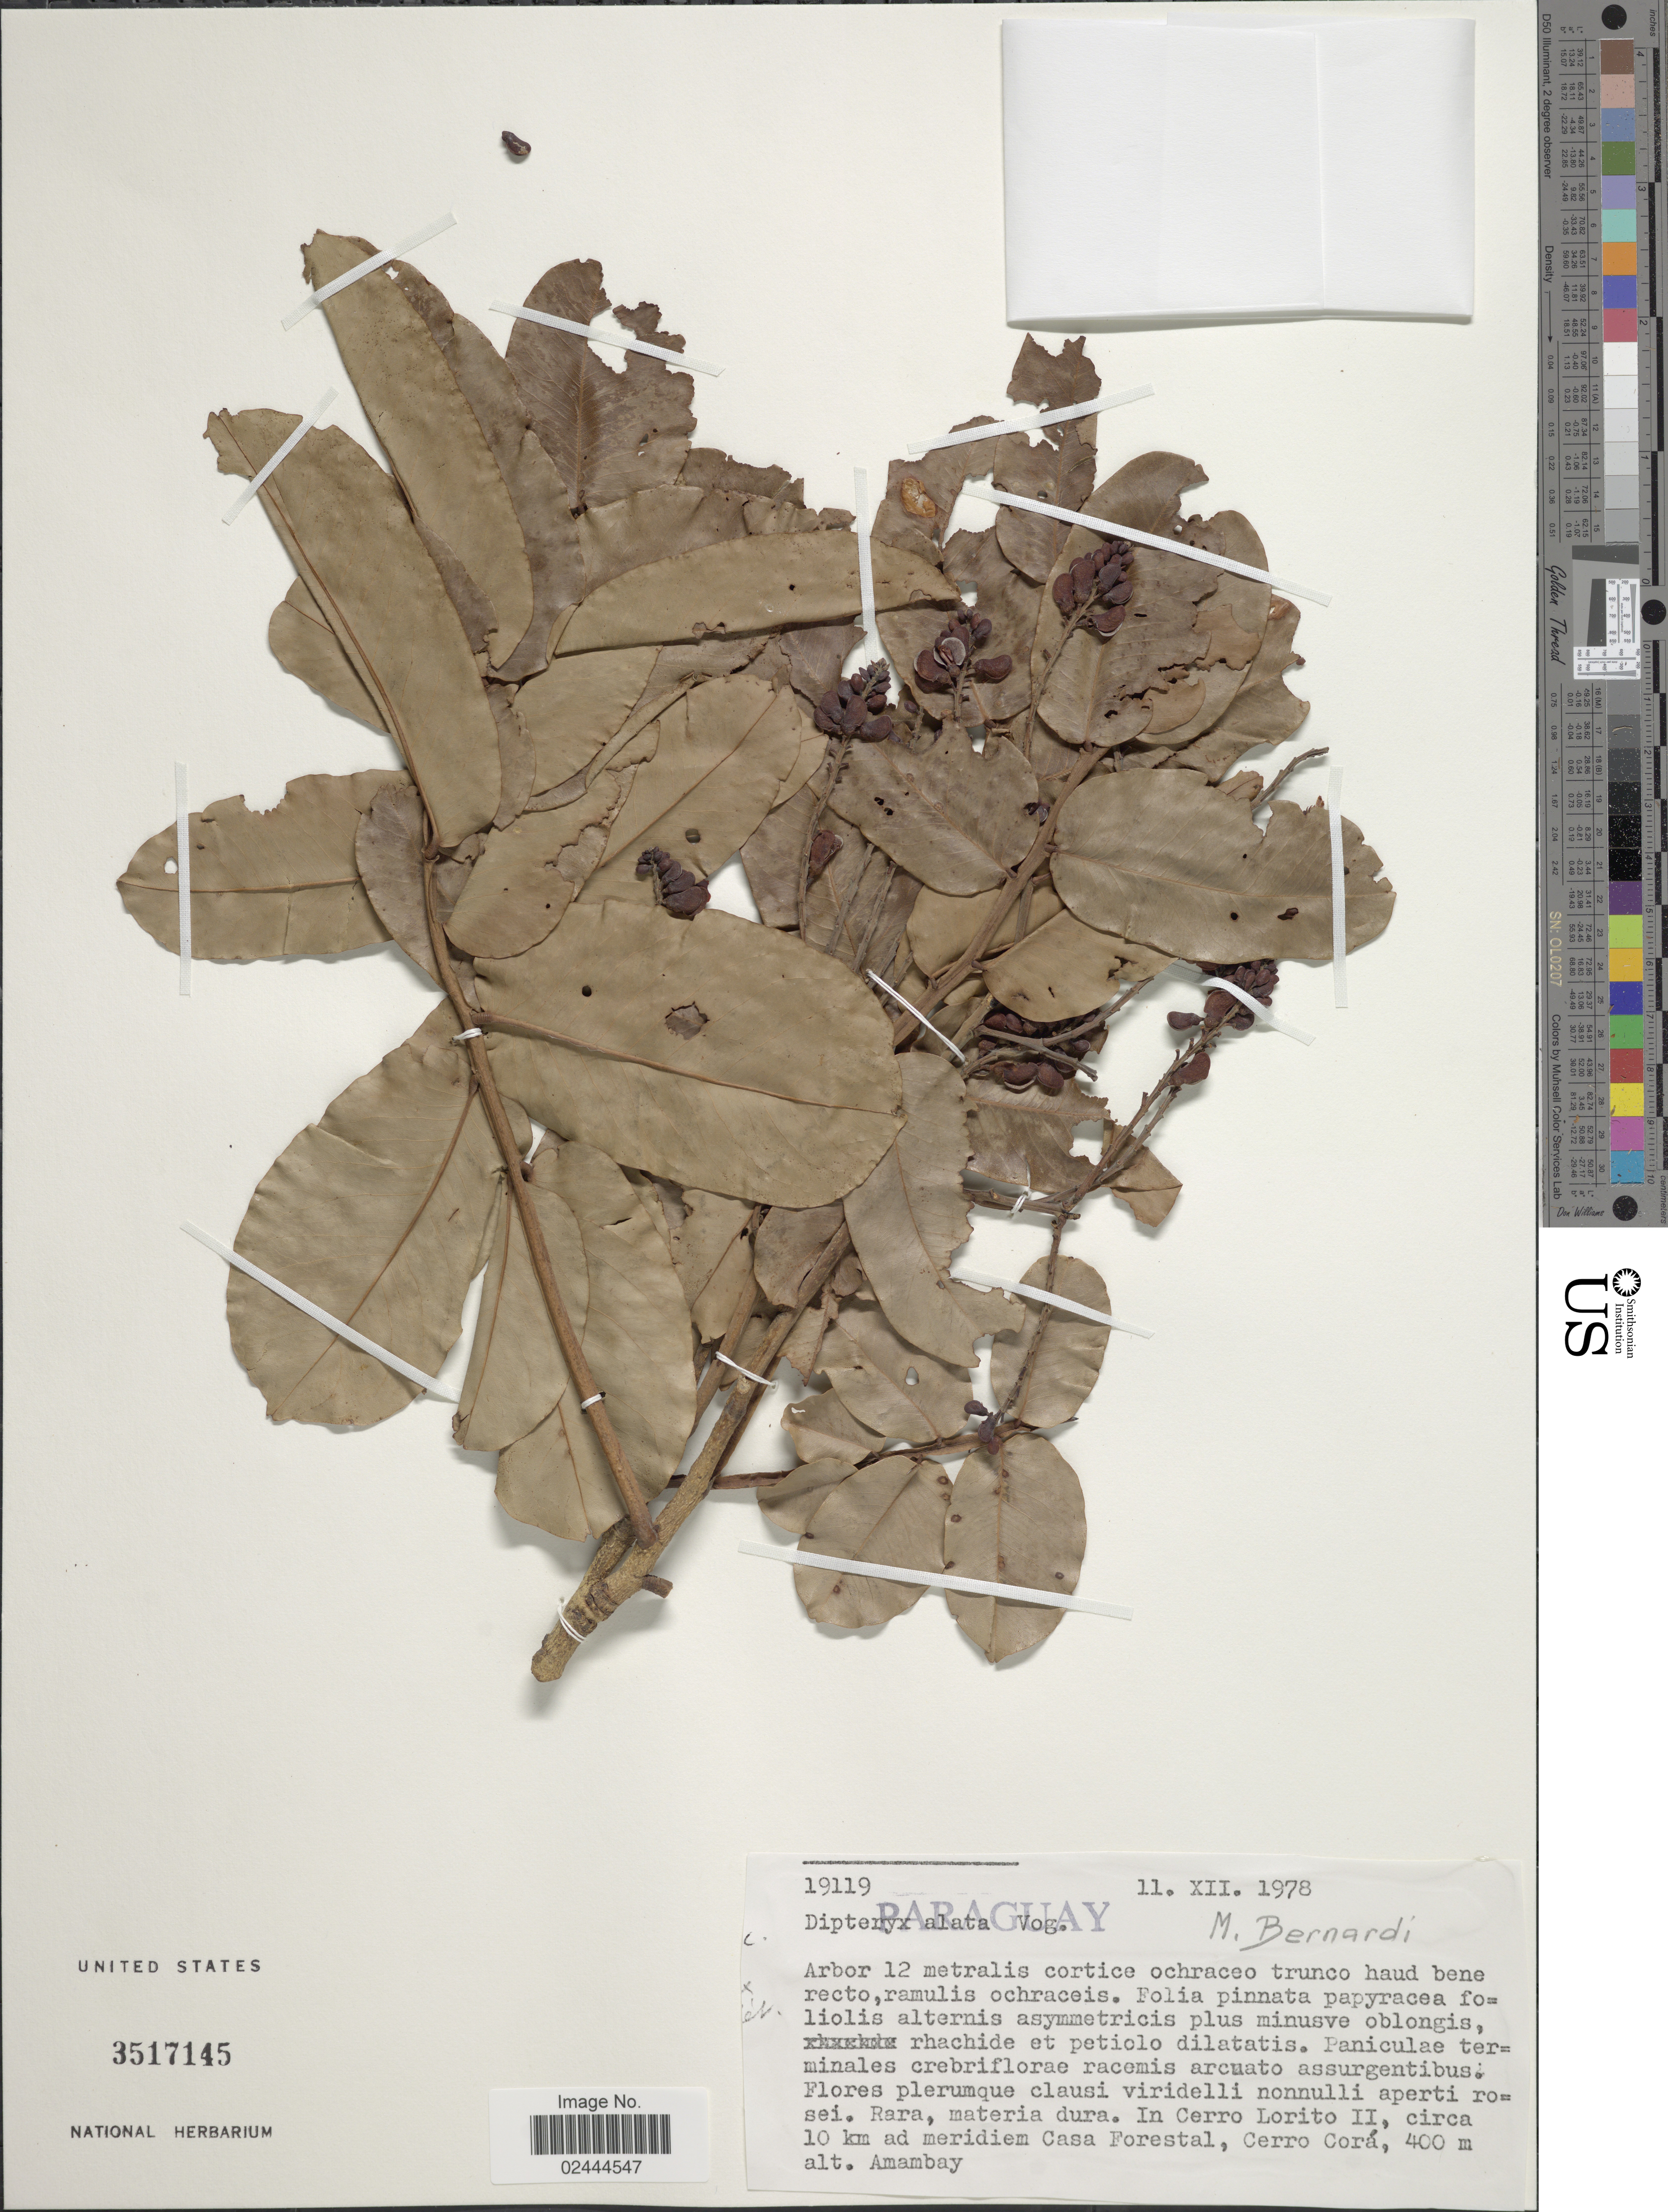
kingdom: Plantae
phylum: Tracheophyta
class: Magnoliopsida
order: Fabales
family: Fabaceae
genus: Dipteryx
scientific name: Dipteryx alata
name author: Vogel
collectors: M. Bernardi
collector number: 19119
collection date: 1978-12-11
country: Paraguay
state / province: Amambay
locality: In Cerro Lorito II, circa 10 km ad meridiem Casa Forestal, Cerro Corá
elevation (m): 400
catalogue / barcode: US 3517145